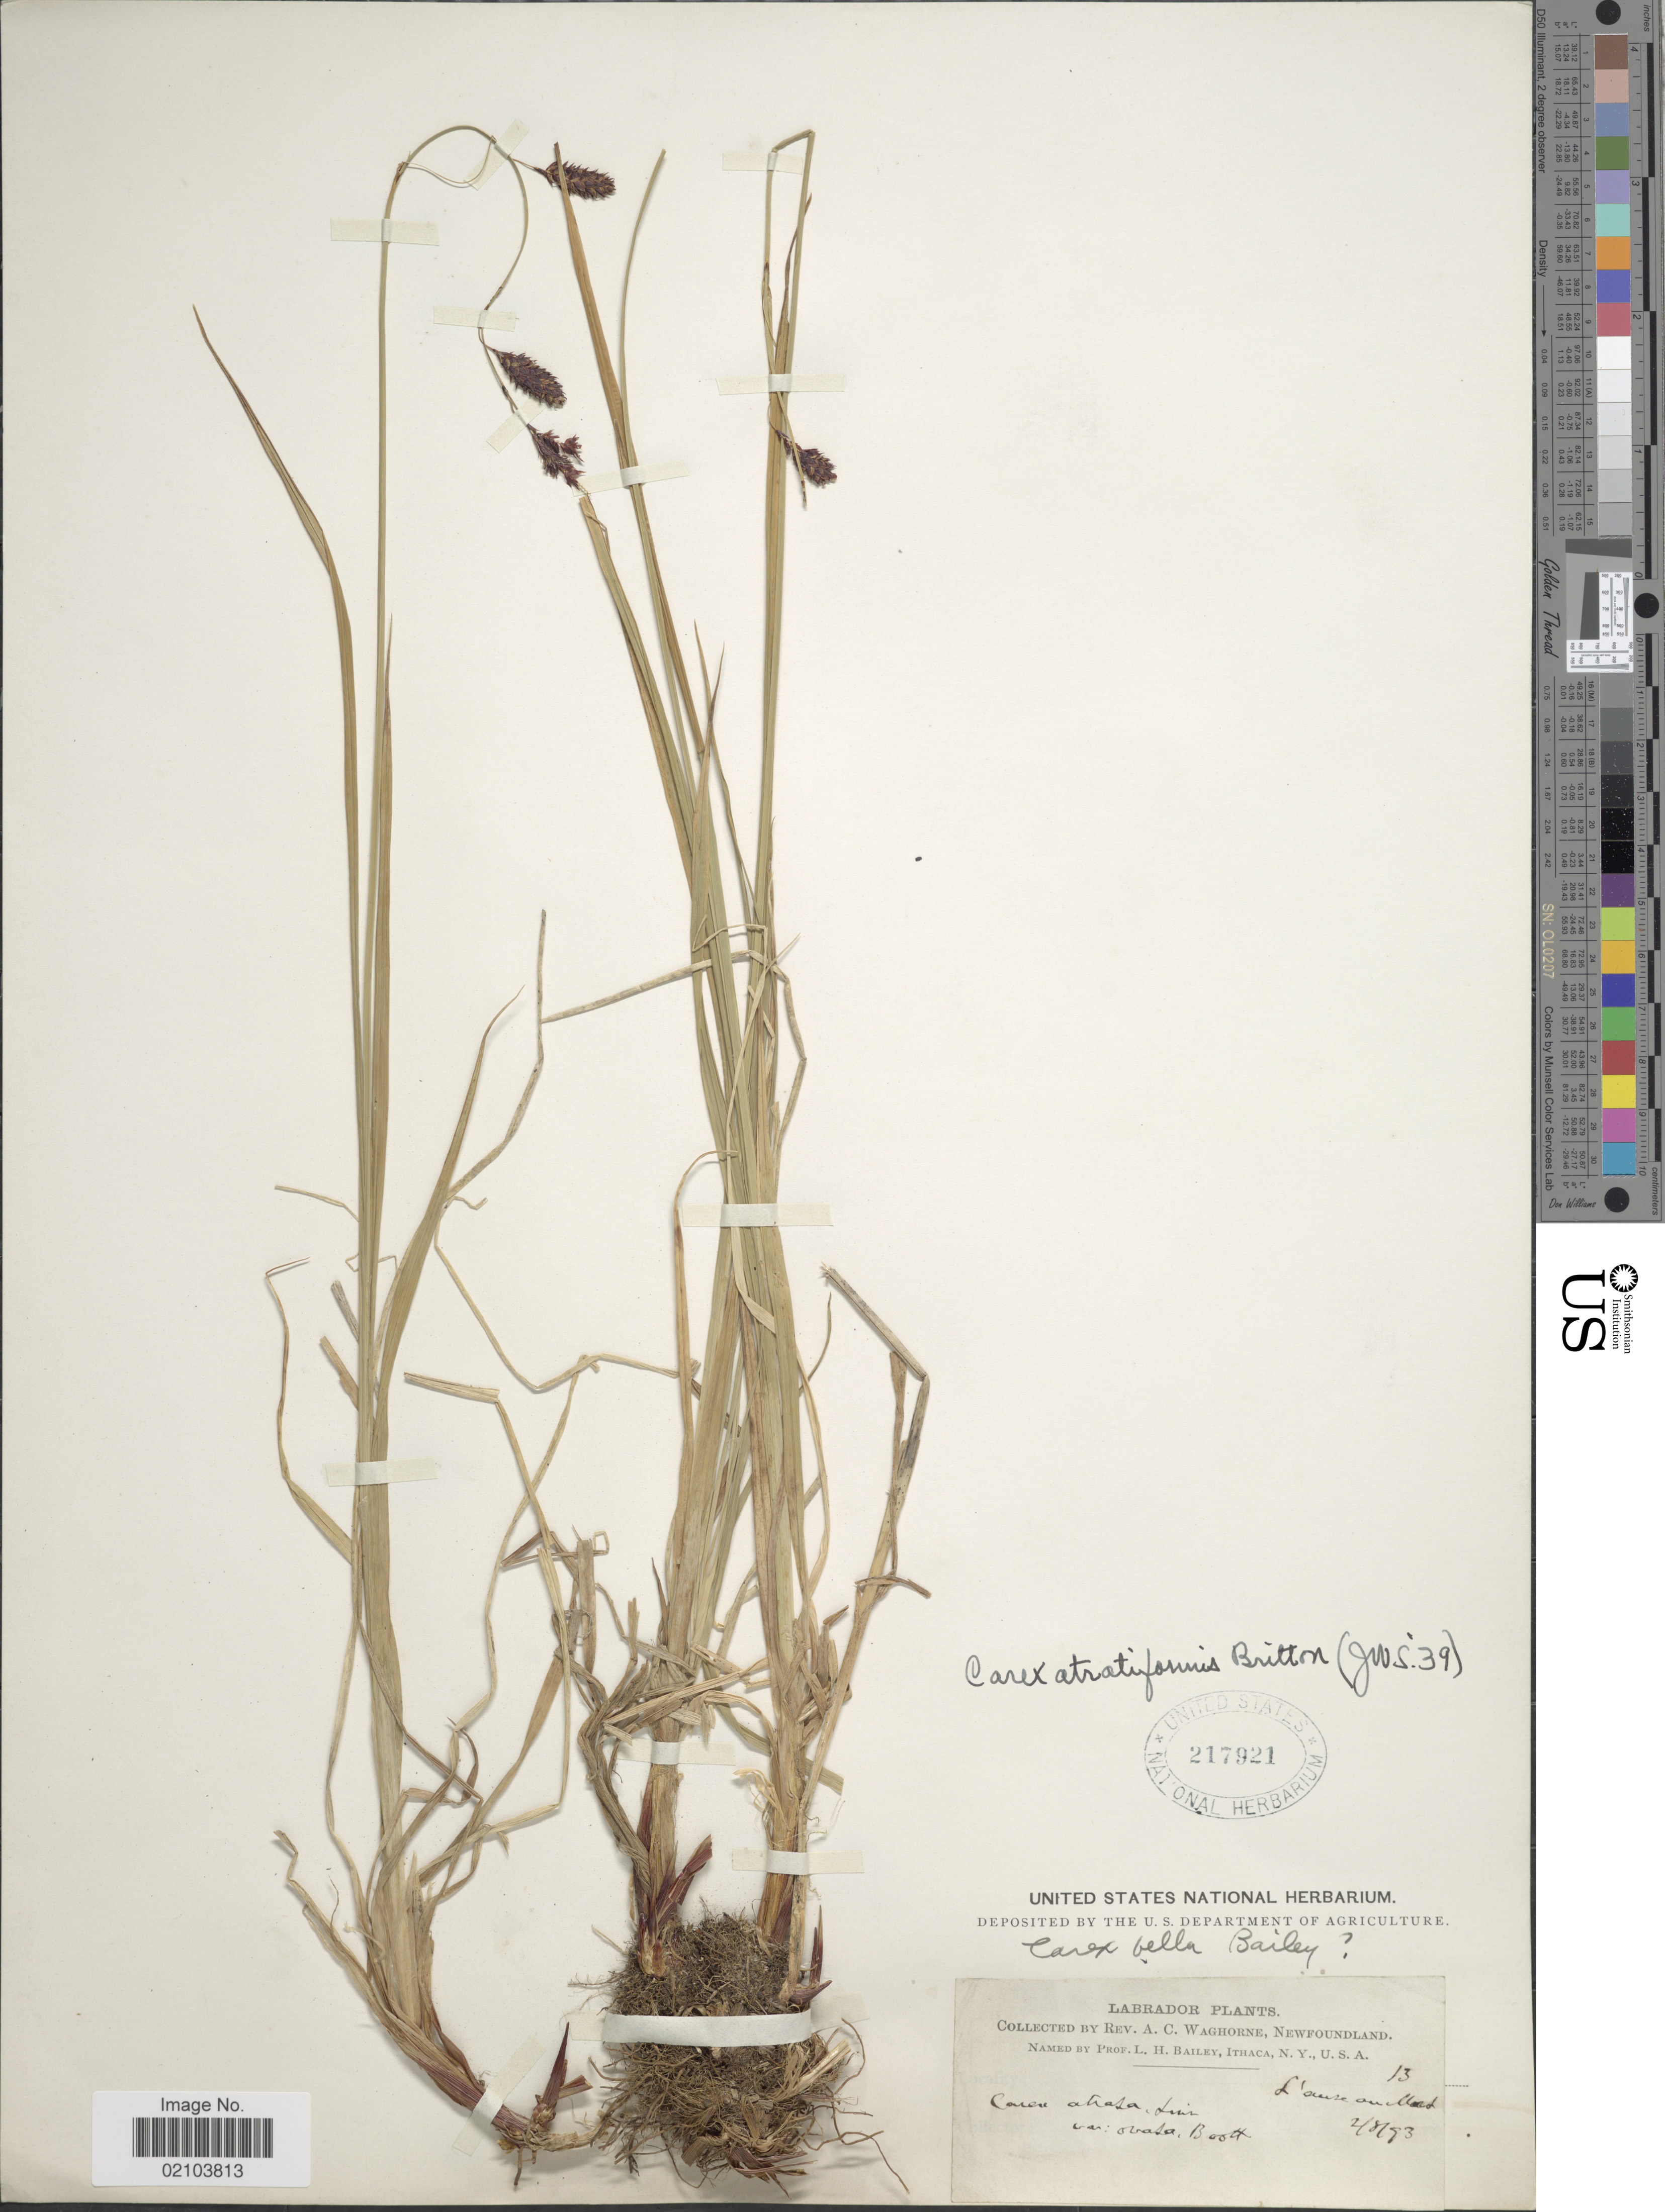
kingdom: Plantae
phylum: Tracheophyta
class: Liliopsida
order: Poales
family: Cyperaceae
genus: Carex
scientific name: Carex atratiformis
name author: Britton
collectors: A. Waghorne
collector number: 13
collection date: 1893-02-08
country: Canada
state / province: Newfoundland and Labrador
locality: Labrador. L'anse au Clair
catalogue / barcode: US 217921